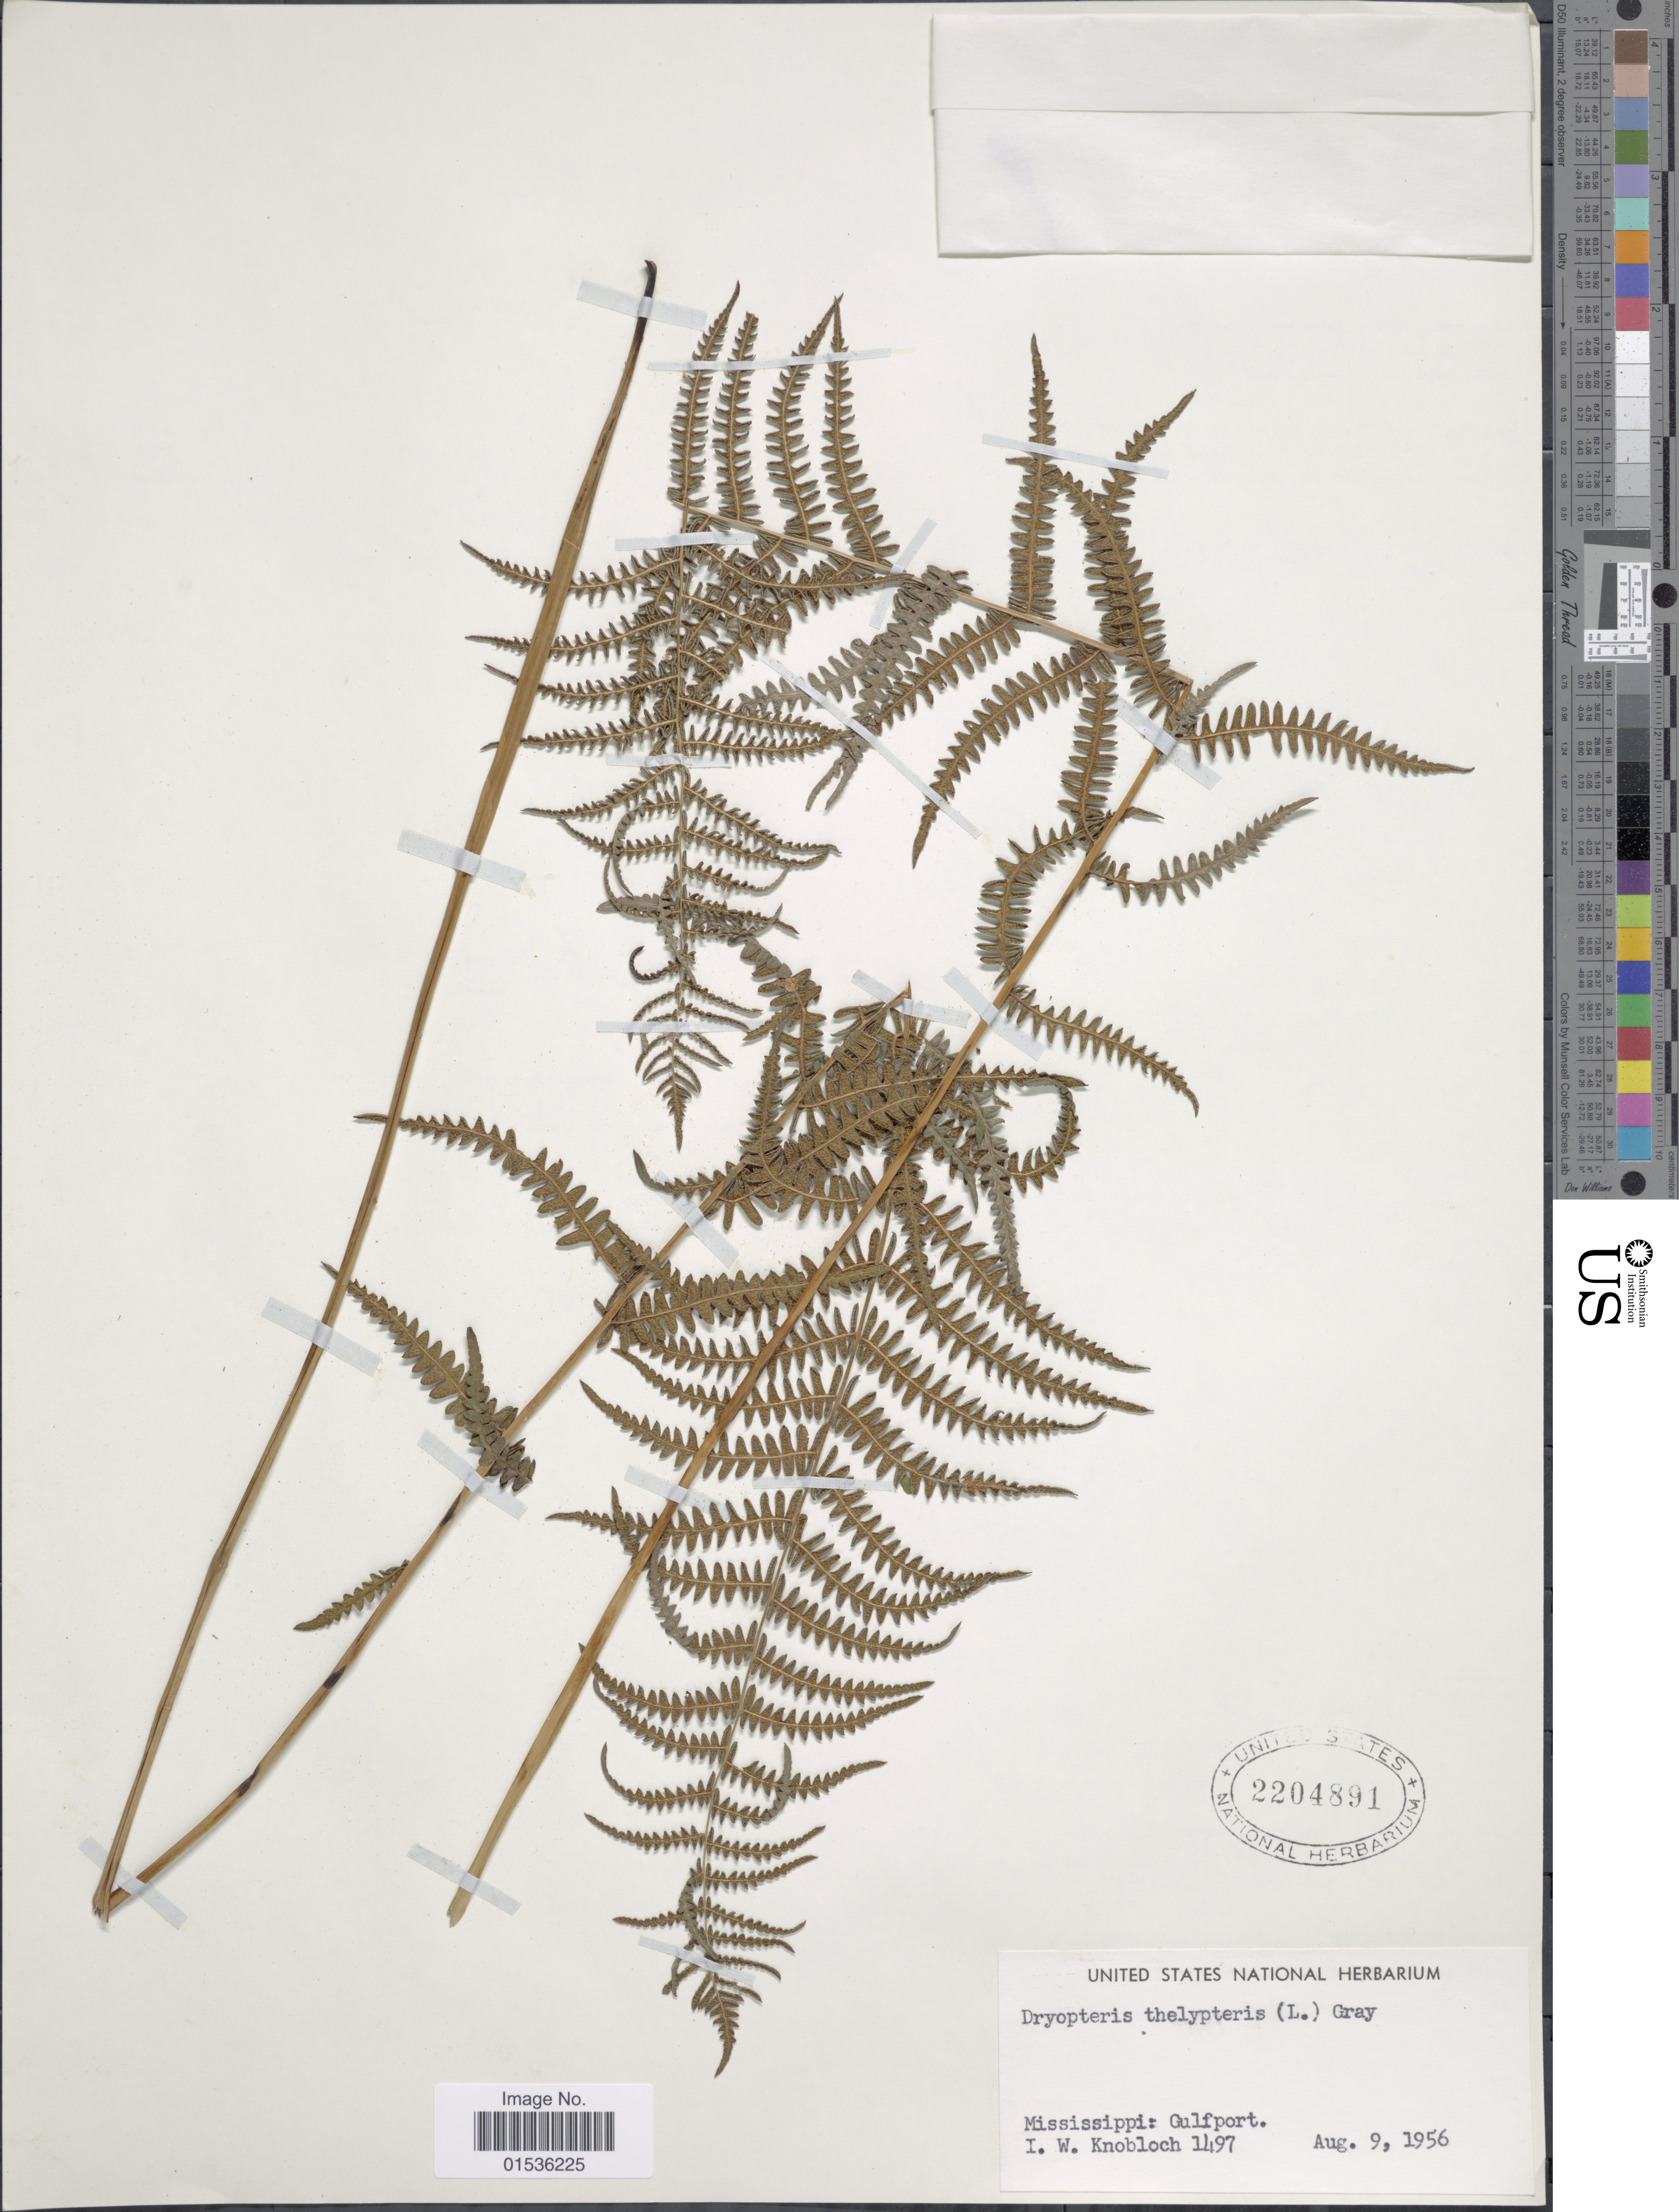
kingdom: Plantae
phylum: Tracheophyta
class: Polypodiopsida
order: Polypodiales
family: Thelypteridaceae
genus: Phegopteris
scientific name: Phegopteris connectilis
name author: (Michx.) Watt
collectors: I. W. Knobloch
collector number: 1497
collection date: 1956-08-09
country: United States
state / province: Mississippi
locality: Mississippi: Gulfport.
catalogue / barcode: US 2204891